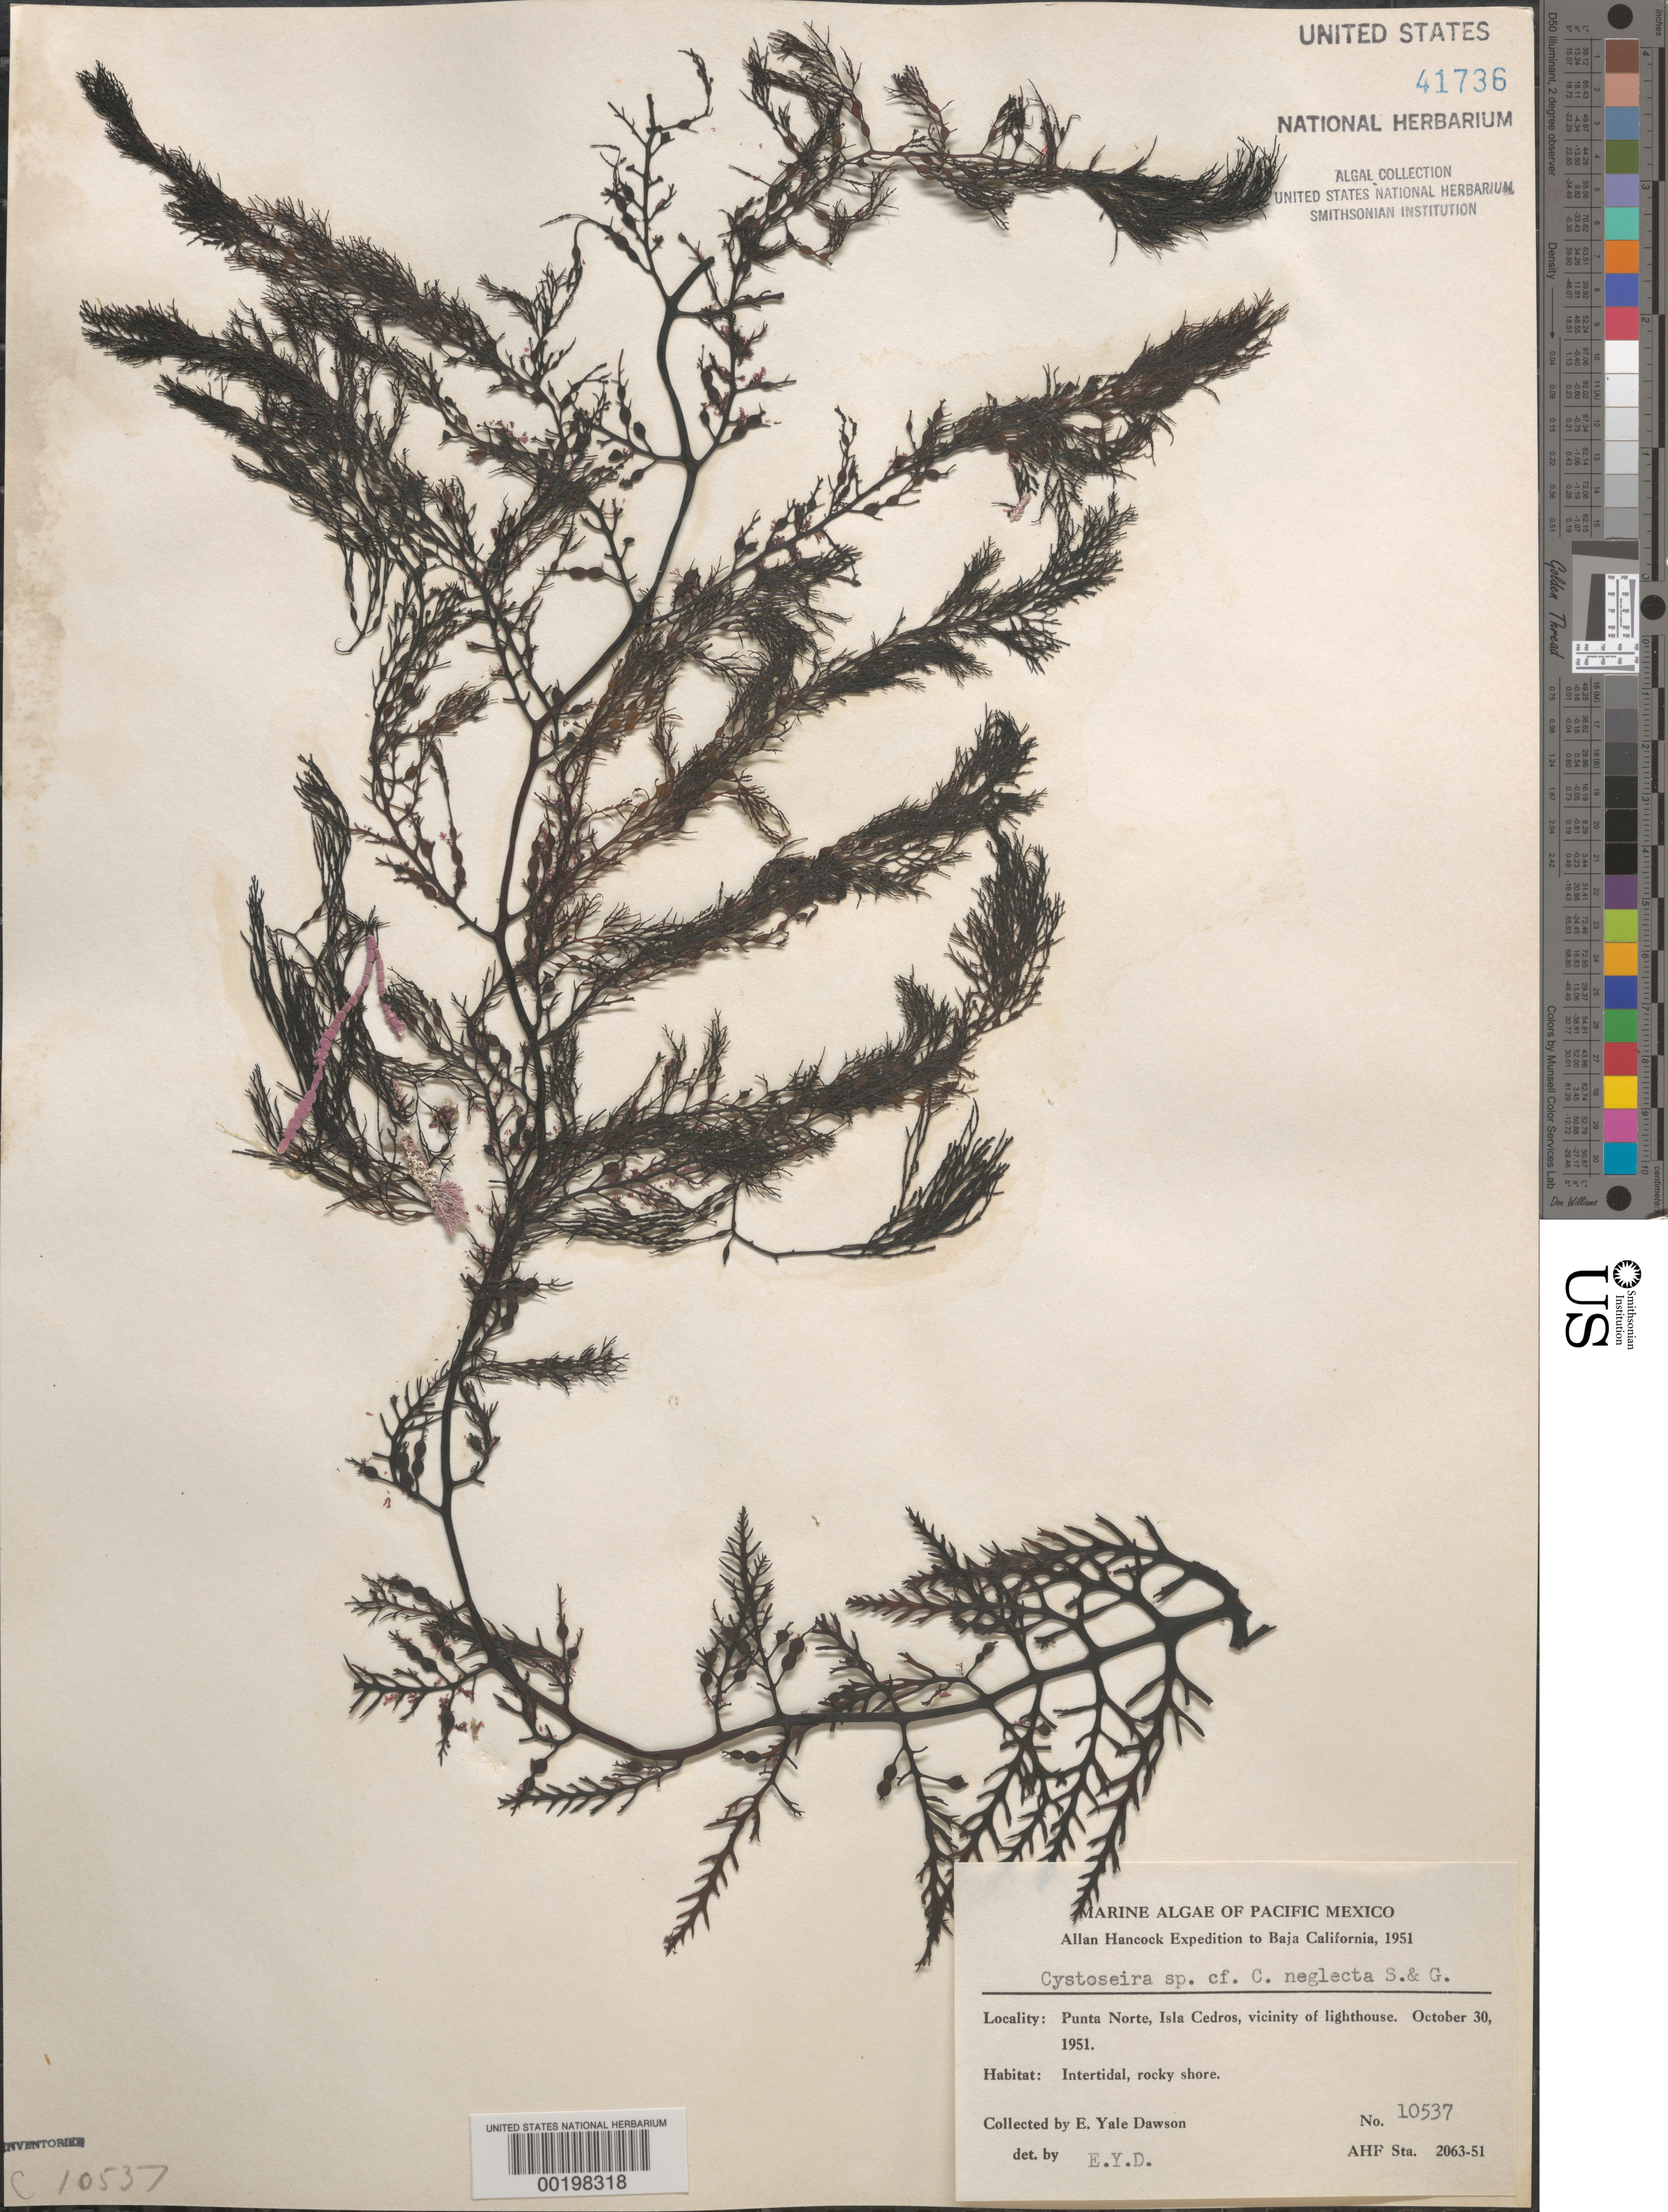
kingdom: Chromista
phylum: Ochrophyta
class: Phaeophyceae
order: Fucales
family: Sargassaceae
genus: Cystoseira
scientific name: Cystoseira neglecta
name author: Setch. & N.L. Gardner in N.L. Gardner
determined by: Dawson, E. Y.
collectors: E. Y. Dawson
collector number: EYD 10537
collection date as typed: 30 Oct 1951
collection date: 1951-10-30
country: Mexico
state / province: Baja California Norte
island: Isla Cedros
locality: Punta Norte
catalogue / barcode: US 41736